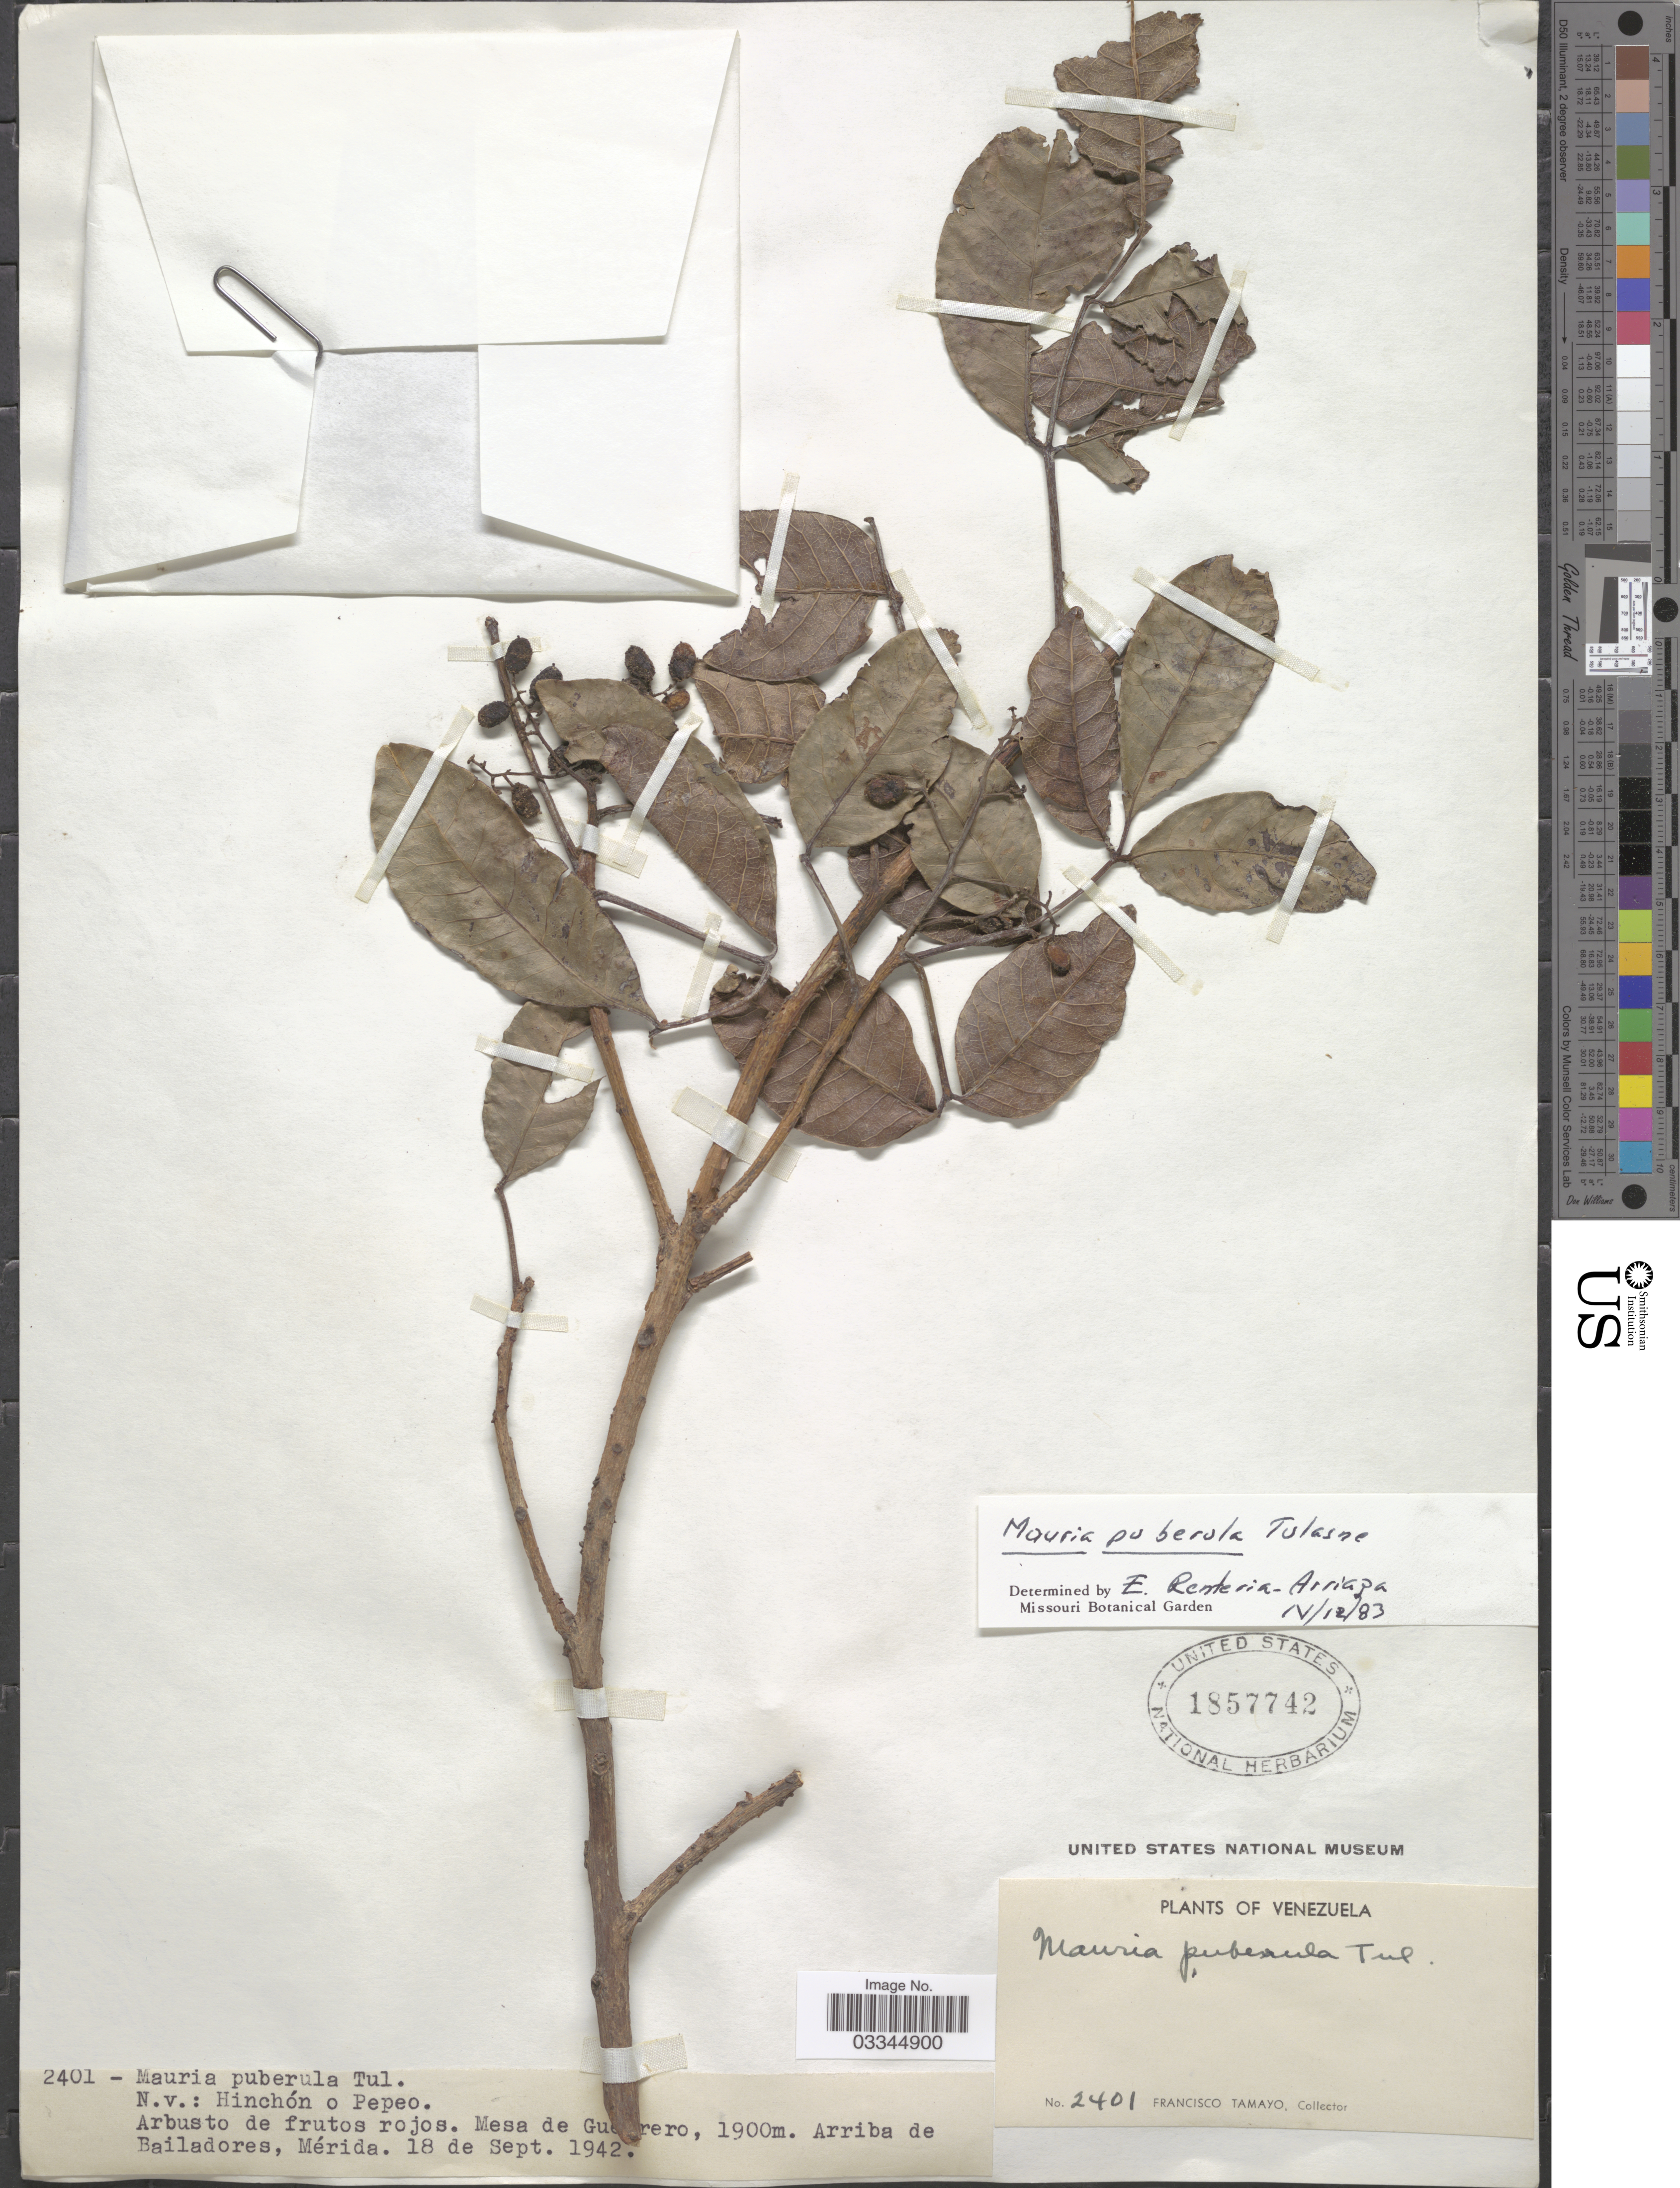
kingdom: Plantae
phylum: Tracheophyta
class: Magnoliopsida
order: Sapindales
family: Anacardiaceae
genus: Mauria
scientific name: Mauria puberula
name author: Tul.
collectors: F. Tamayo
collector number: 2401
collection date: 1942-09-18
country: Venezuela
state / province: Mérida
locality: Mesa de Guerrero. Arriba de Bailadores.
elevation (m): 1900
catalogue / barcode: US 1857742